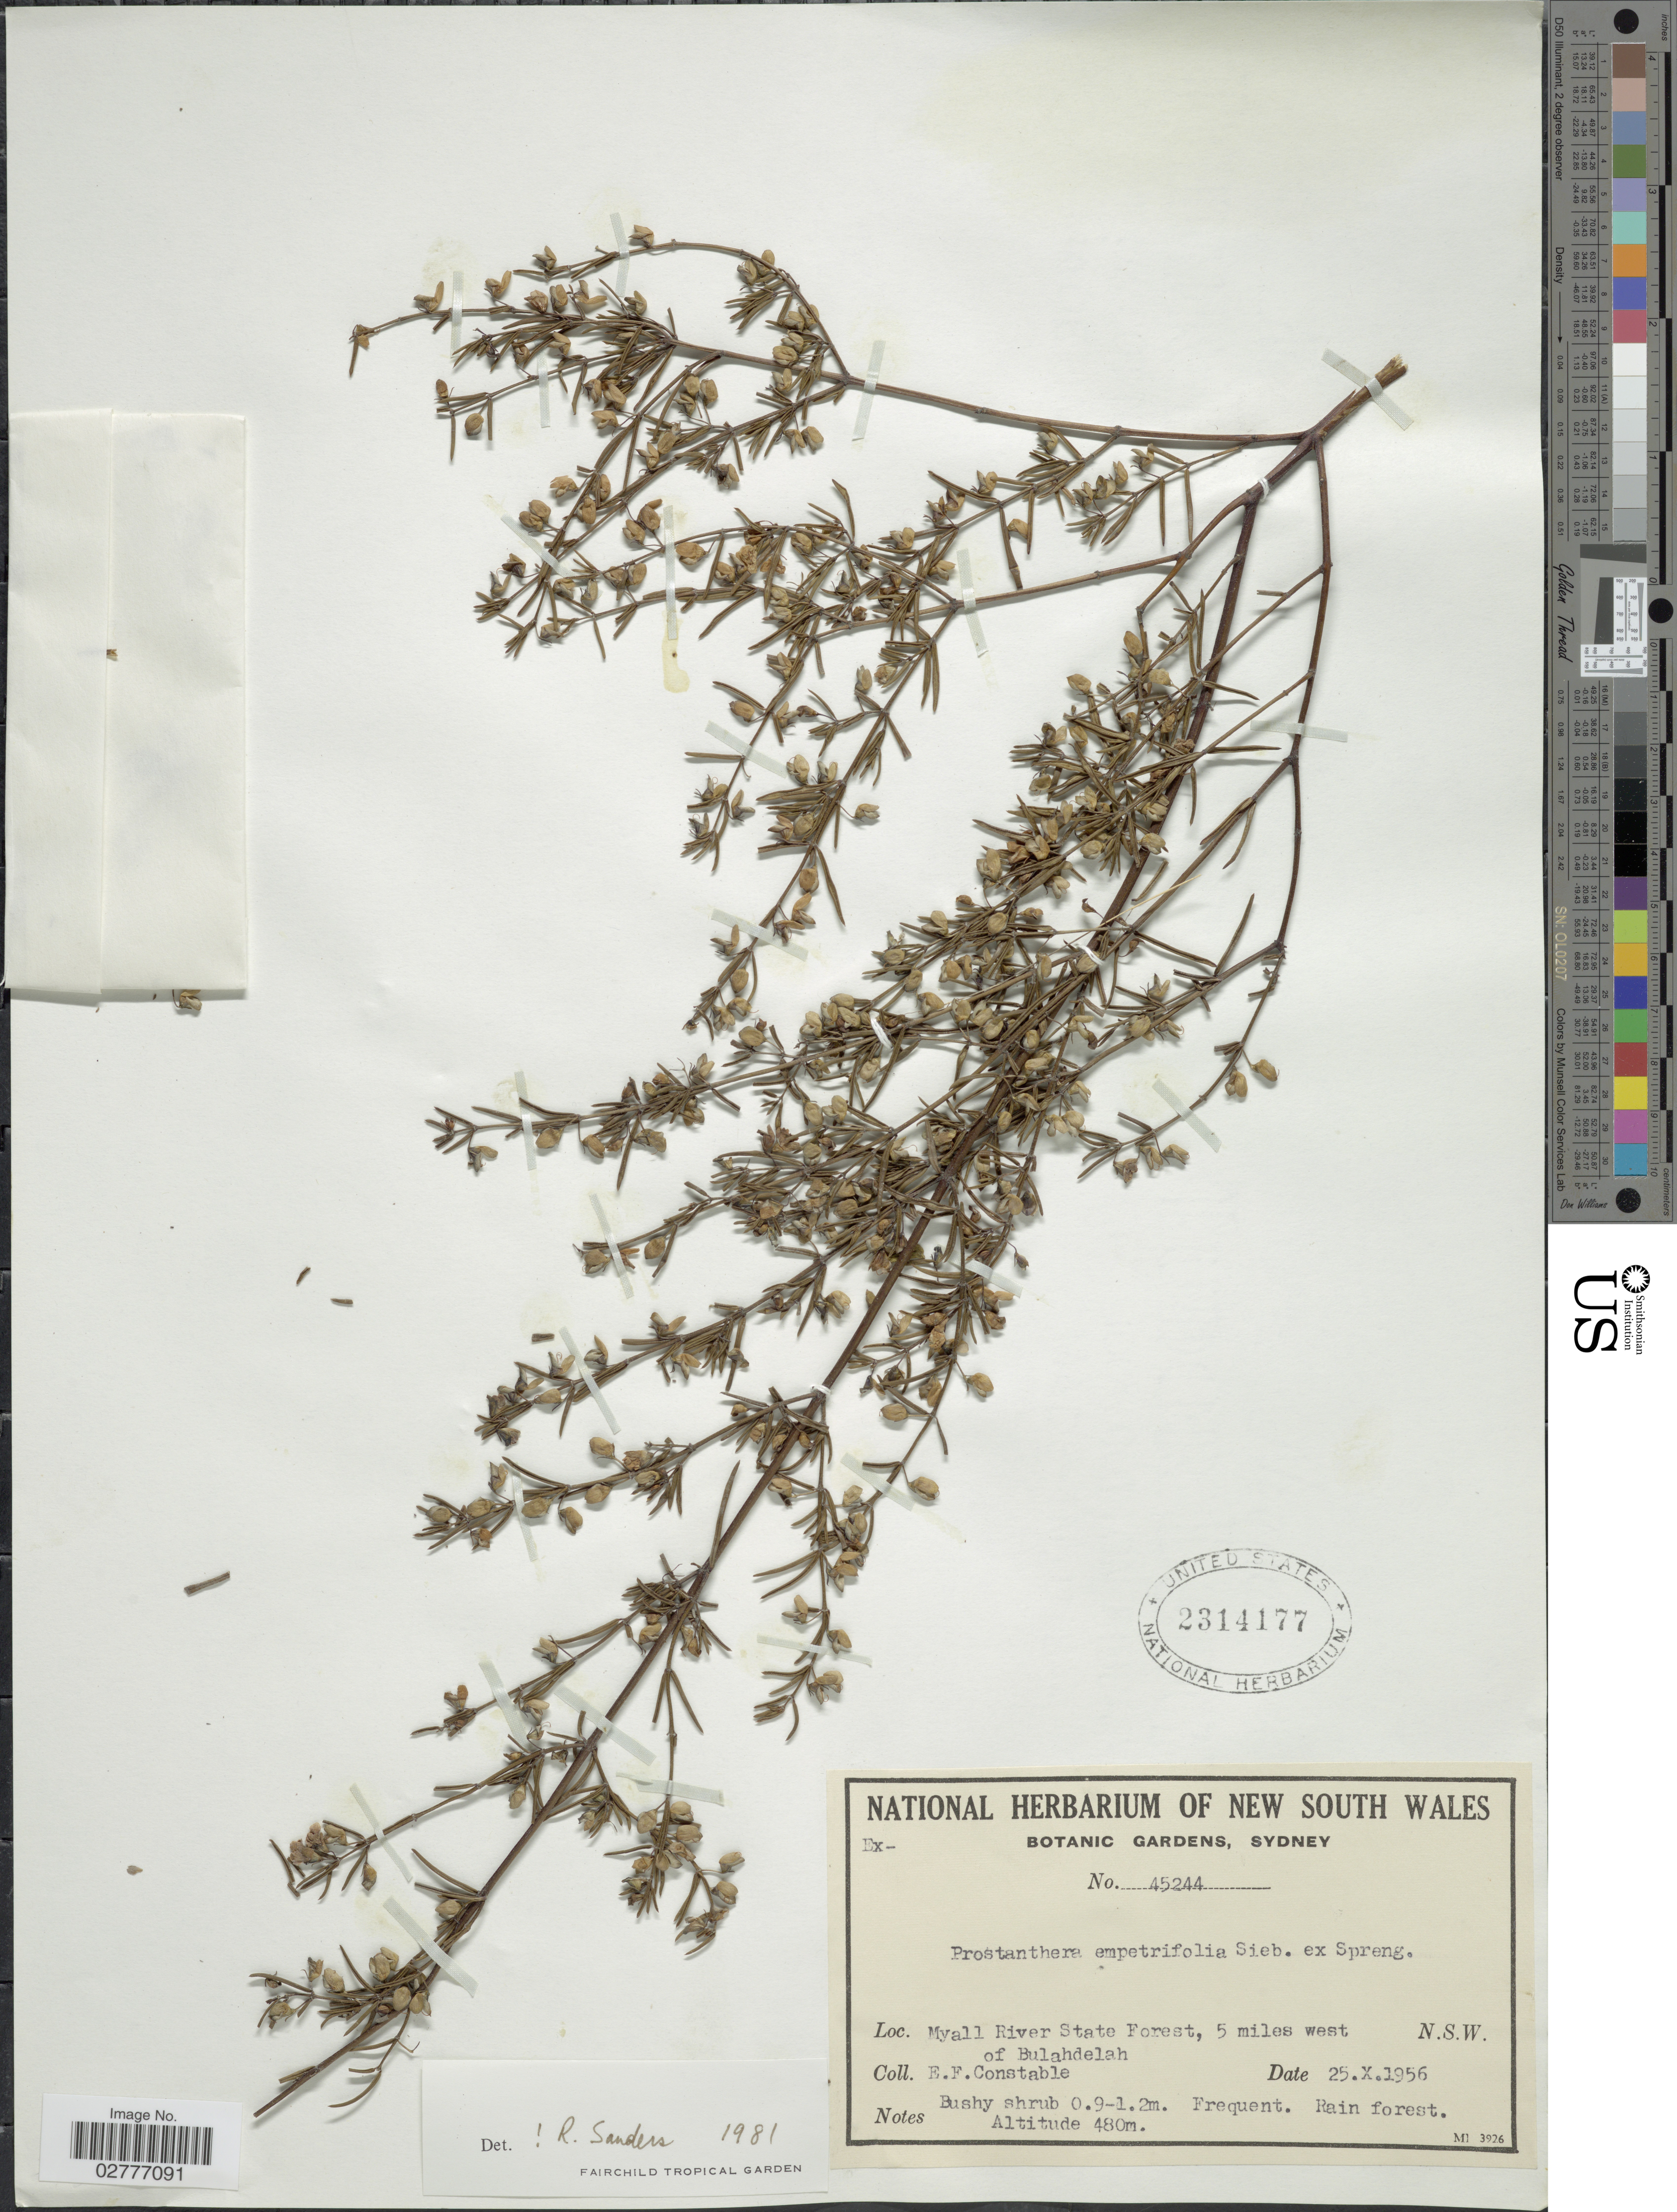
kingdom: Plantae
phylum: Tracheophyta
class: Magnoliopsida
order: Lamiales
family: Lamiaceae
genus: Prostanthera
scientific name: Prostanthera empetrifolia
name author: Sieber ex Spreng.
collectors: E. F. Constable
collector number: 45244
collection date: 1956-10-25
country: Australia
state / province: New South Wales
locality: Myall River State Forest, 5 miles west Bulahdelah. N.S.W.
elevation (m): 480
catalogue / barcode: US 2314177